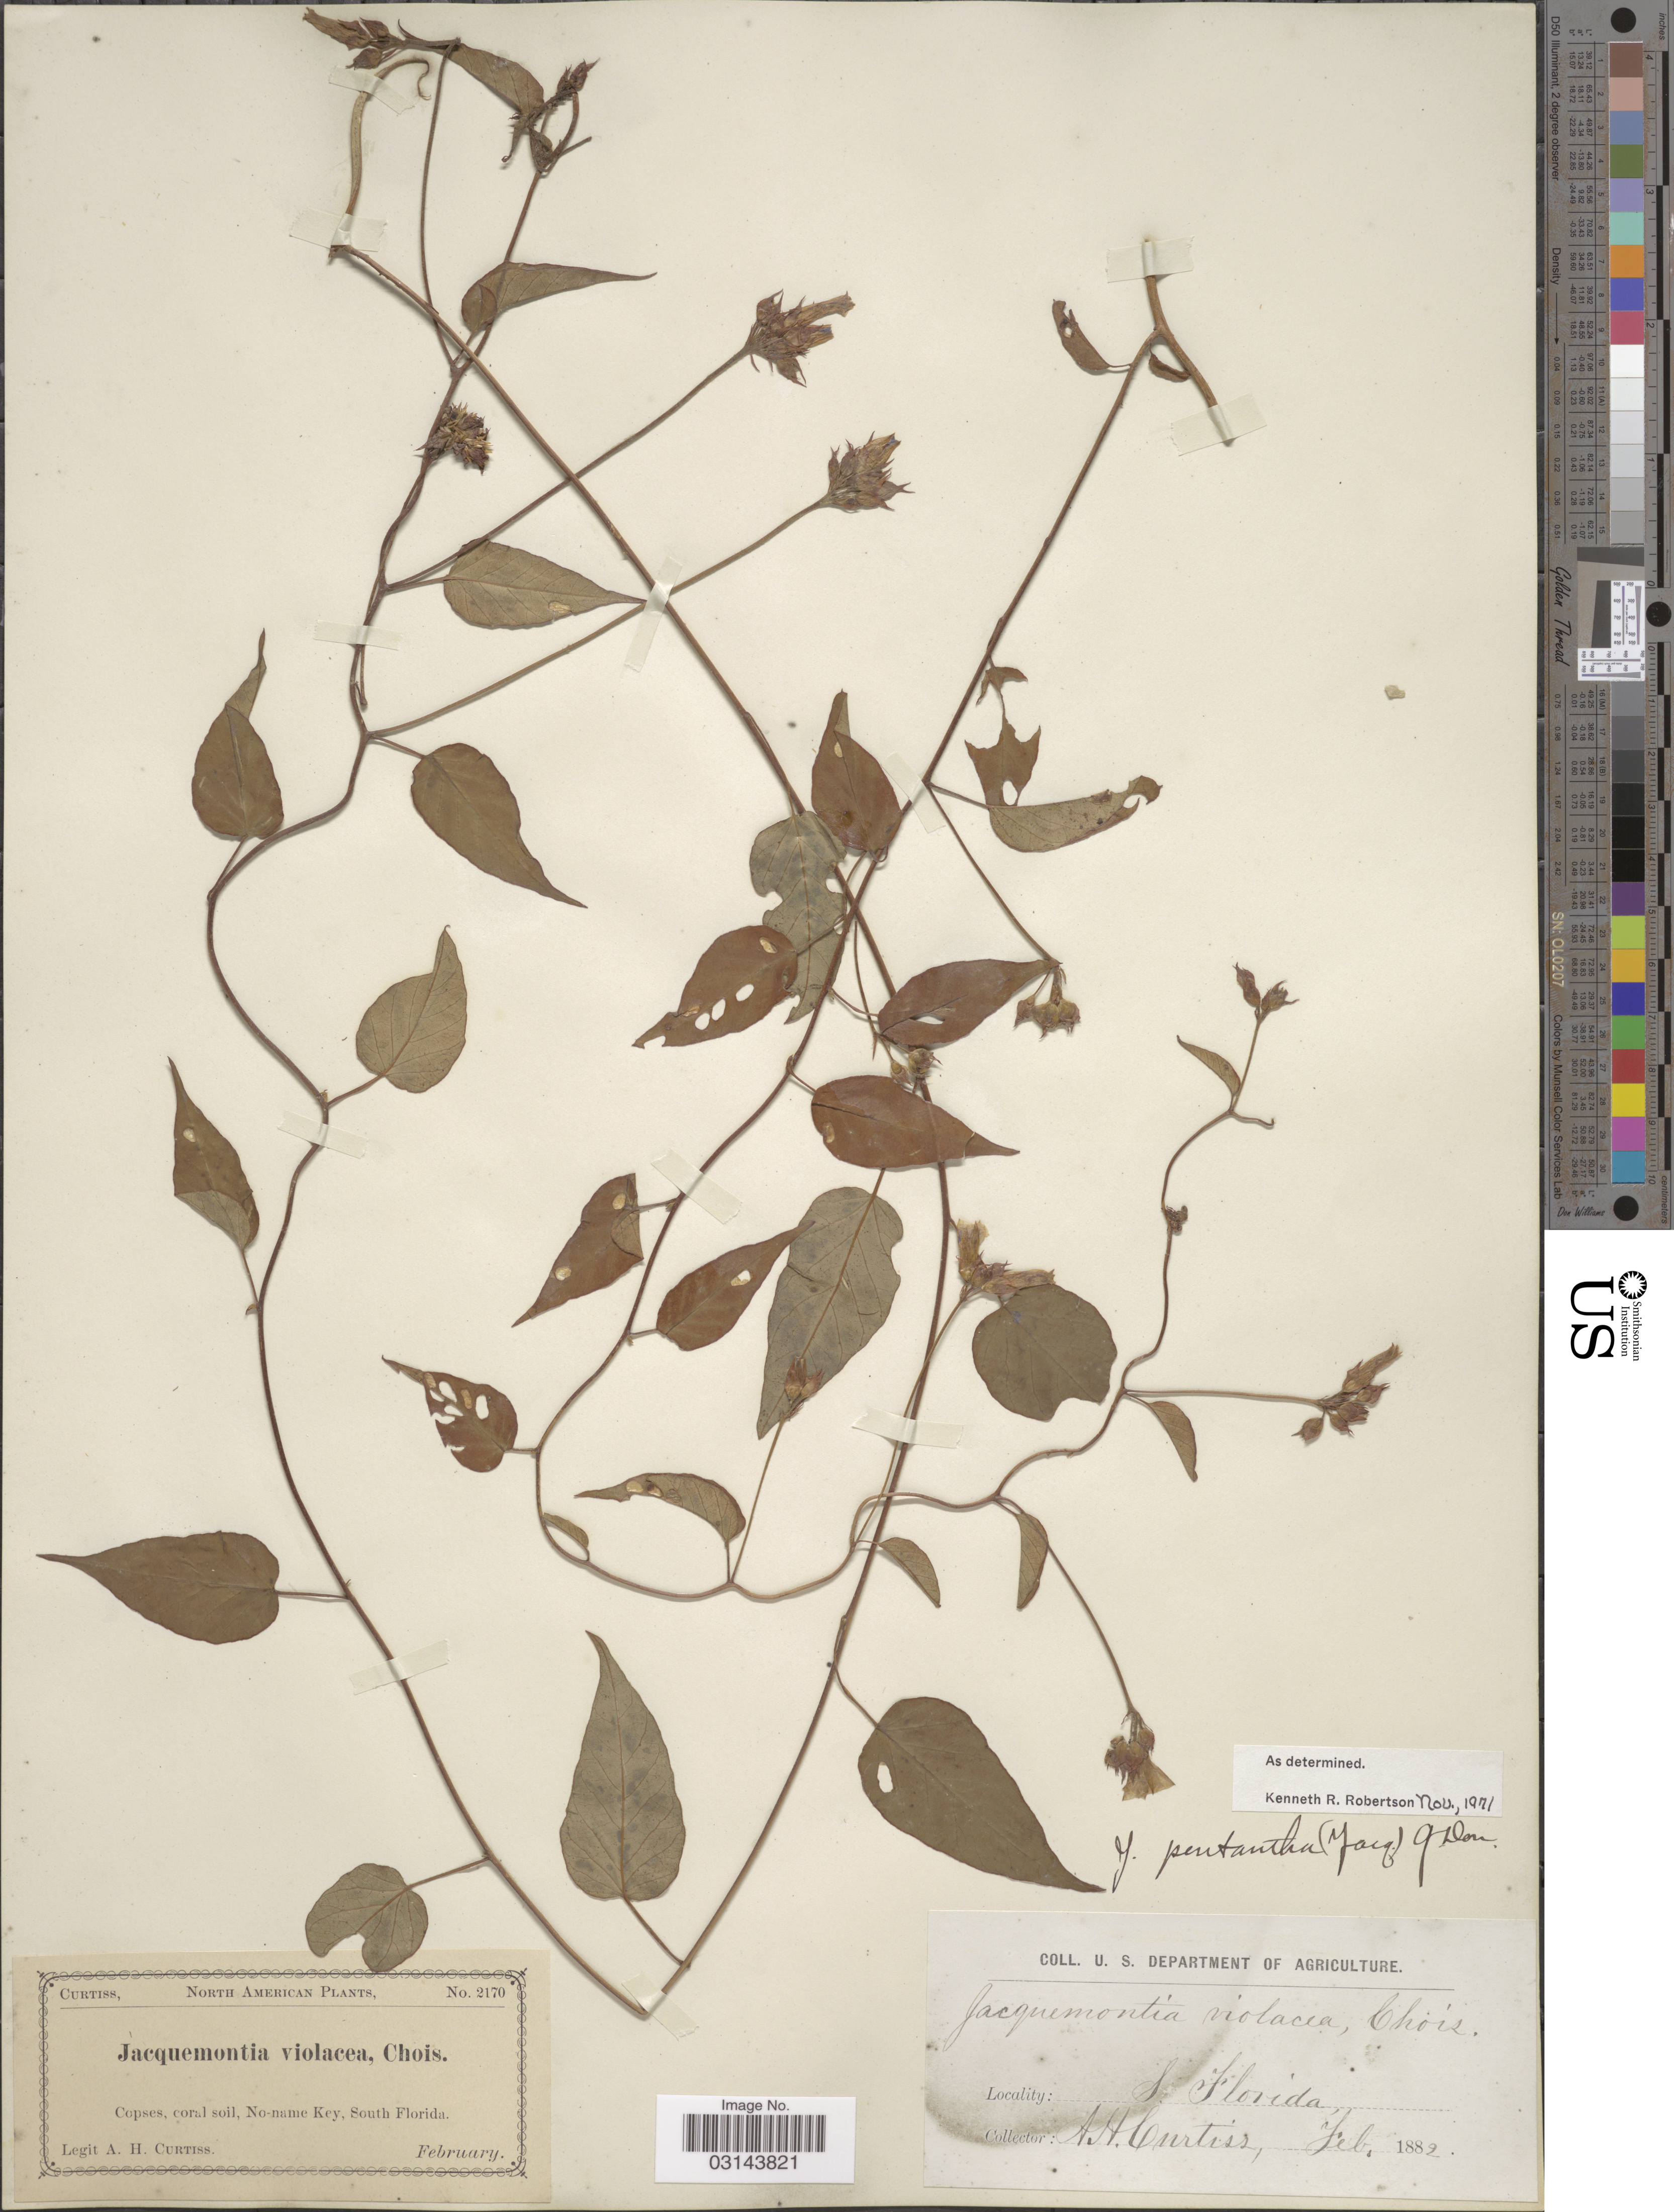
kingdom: Plantae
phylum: Tracheophyta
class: Magnoliopsida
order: Solanales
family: Convolvulaceae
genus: Jacquemontia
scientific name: Jacquemontia pentanthos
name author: (Jacq.) G. Don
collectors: A. H. Curtiss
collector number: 2170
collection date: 1882-02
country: United States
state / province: Florida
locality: No-name Key, South Florida.